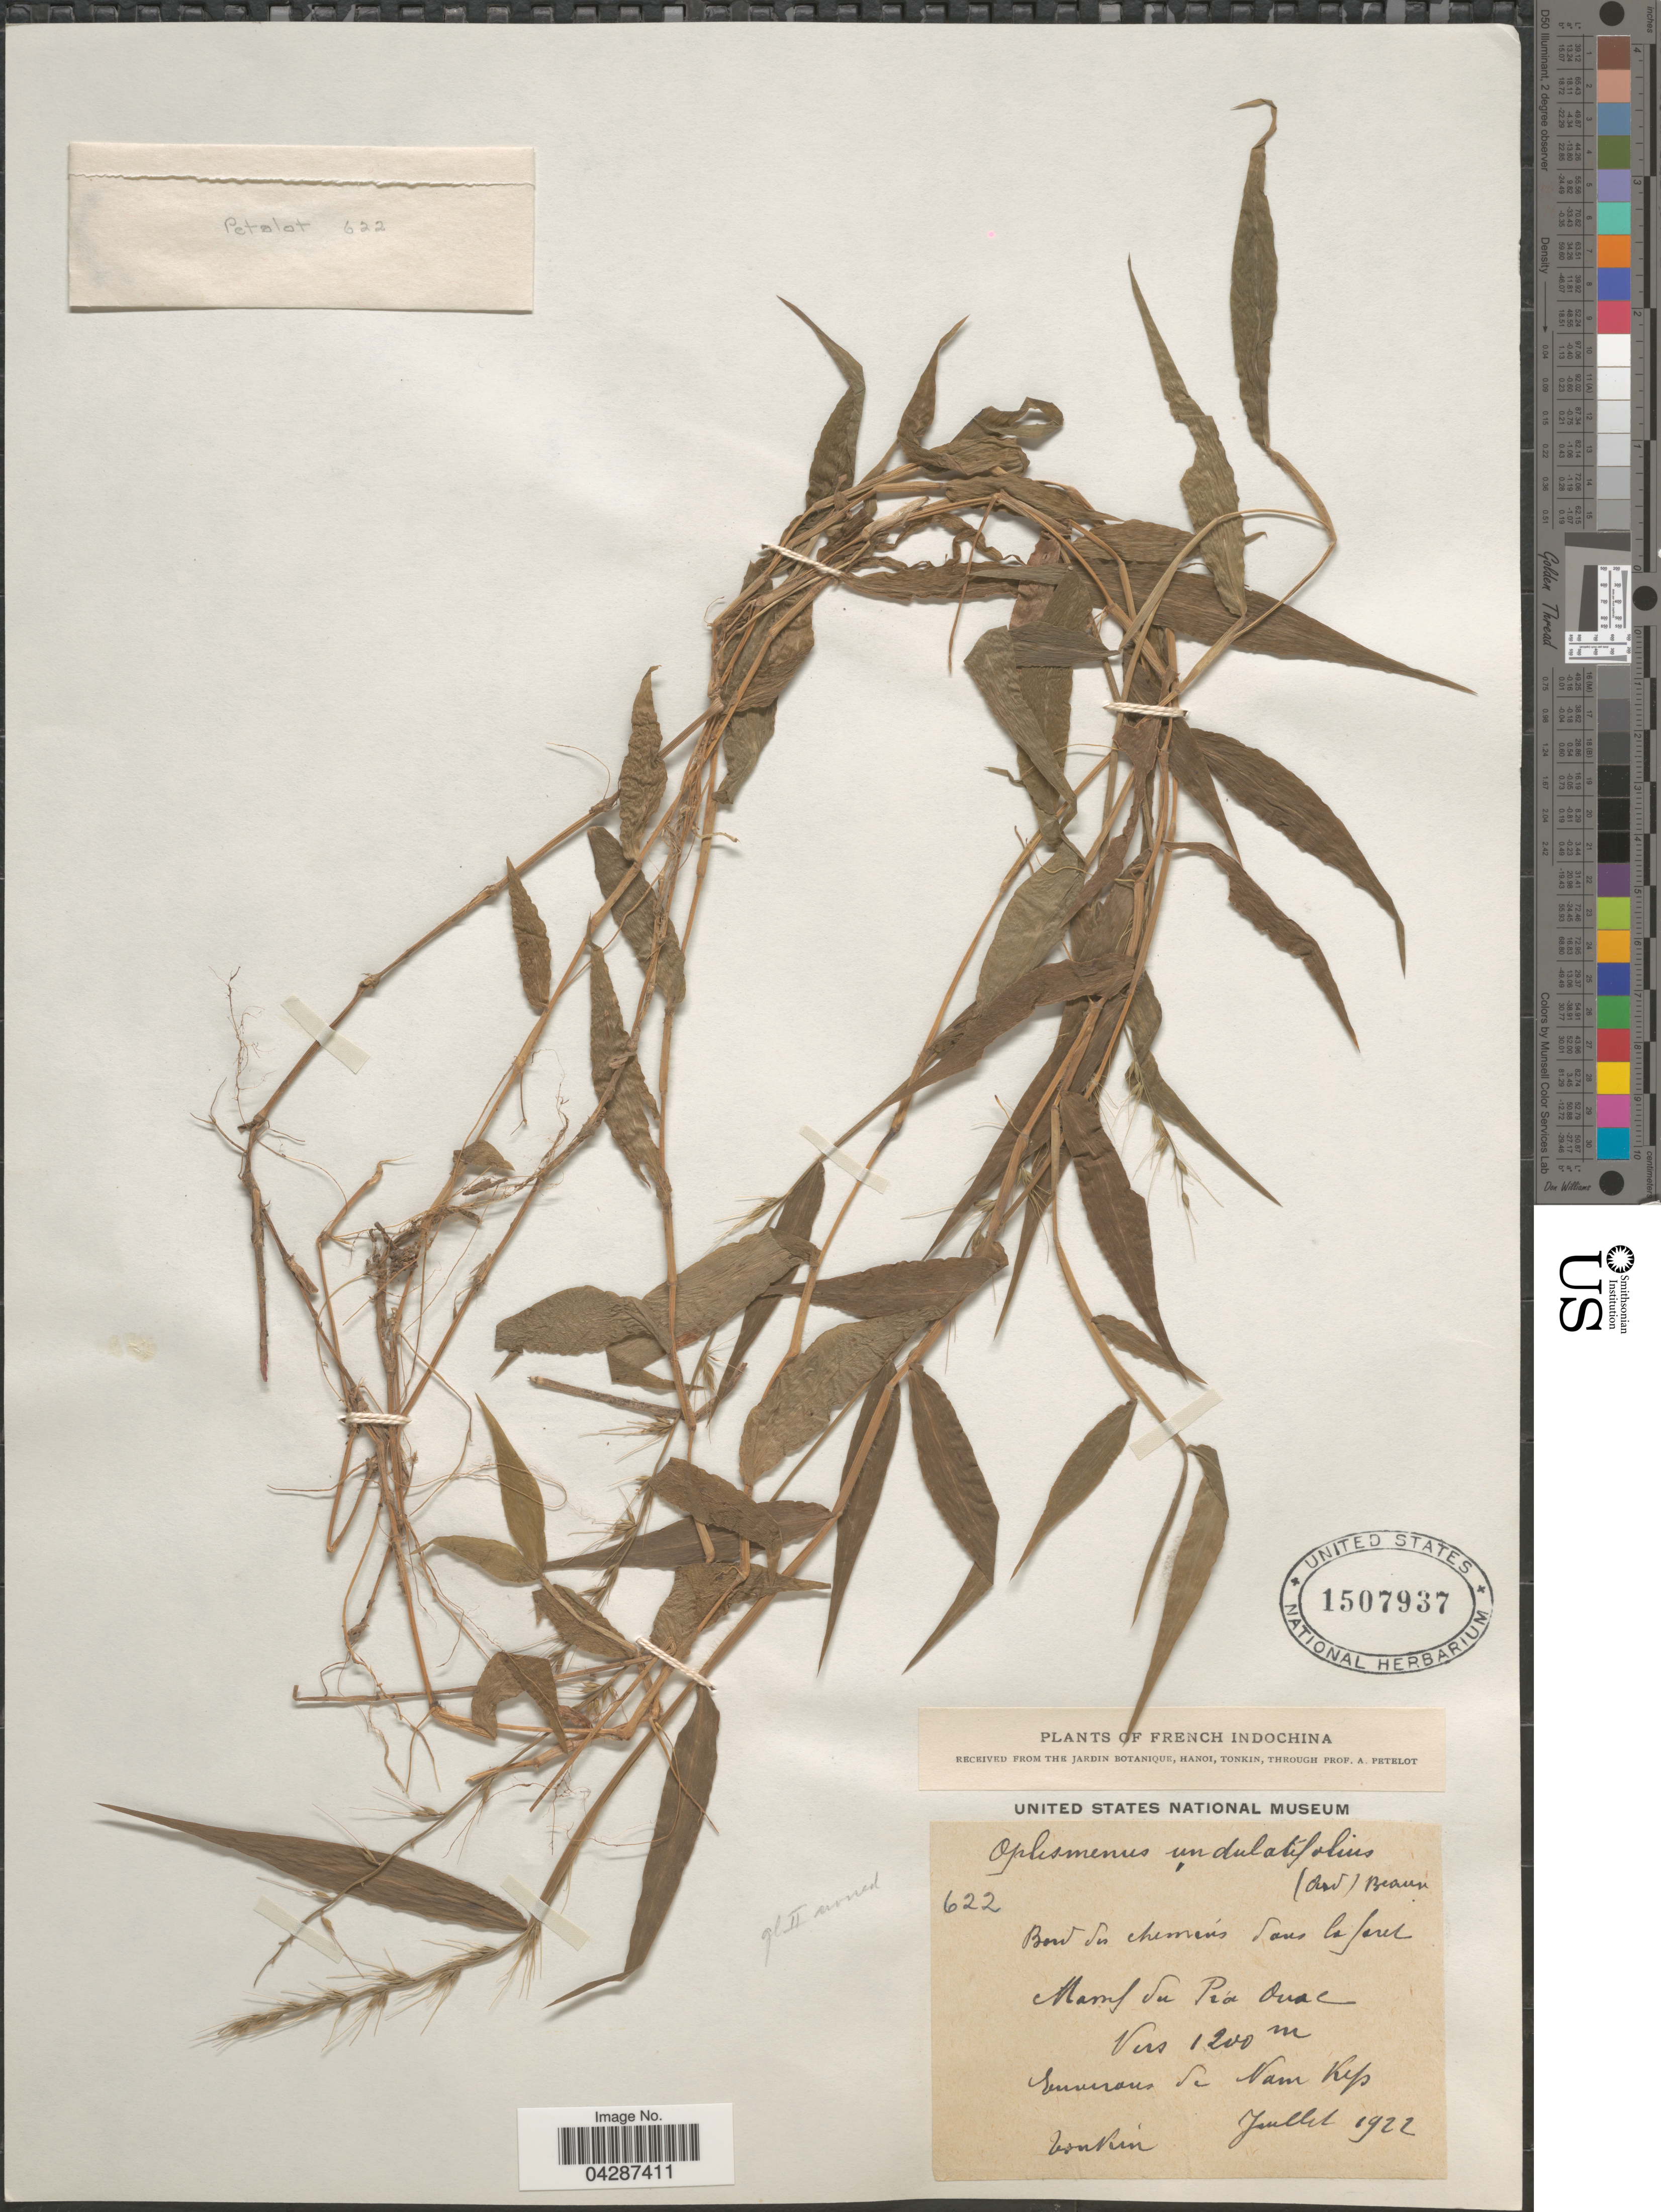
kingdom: Plantae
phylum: Tracheophyta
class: Liliopsida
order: Poales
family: Poaceae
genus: Oplismenus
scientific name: Oplismenus undulatifolius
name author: (Ard.) P. Beauv.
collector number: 622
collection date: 1922-07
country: Vietnam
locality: Bord des chemins dans la foret. Massif du Pia Ouac. Environs de Nam Kip. French Indochina.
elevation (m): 1200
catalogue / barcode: US 1507937